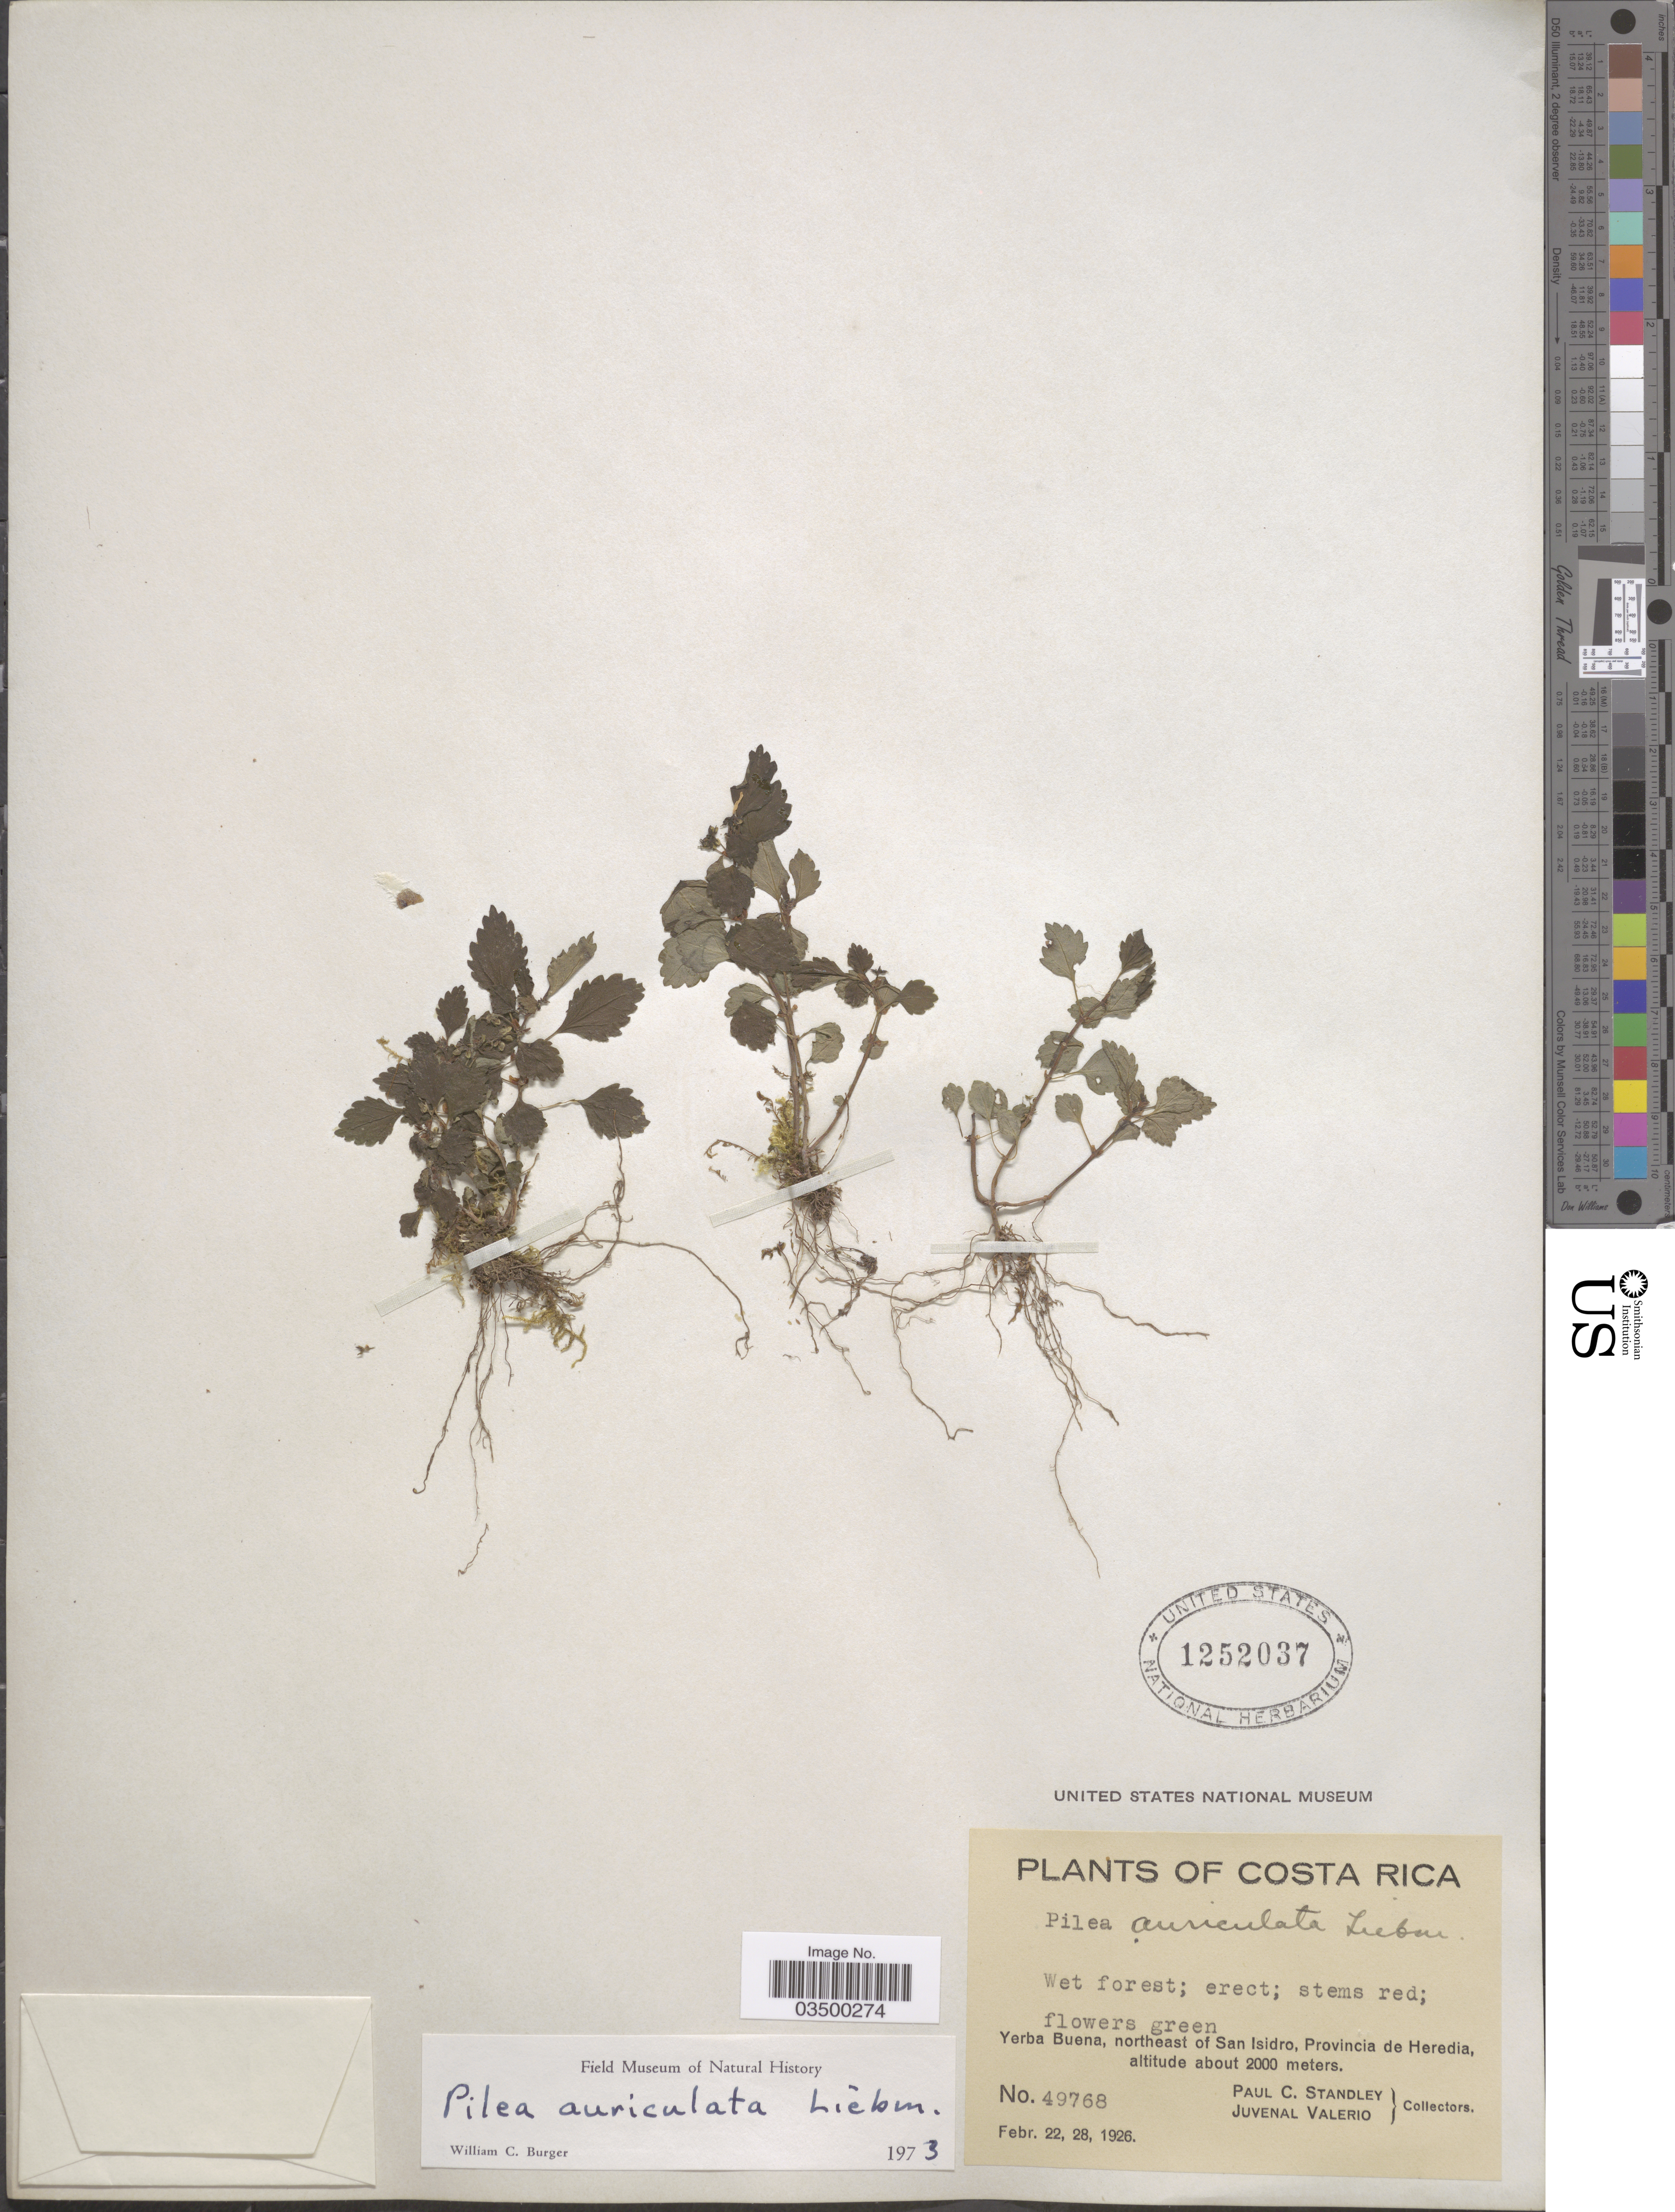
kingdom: Plantae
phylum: Tracheophyta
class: Magnoliopsida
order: Rosales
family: Urticaceae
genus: Pilea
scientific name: Pilea auriculata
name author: Liebm.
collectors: P. C. Standley & J. Valerio R.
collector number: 49768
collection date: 1926-02-22/1926-02-28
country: Costa Rica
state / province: Heredia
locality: Yerba Buena, northeast of San Isidro.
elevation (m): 2000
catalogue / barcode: US 1252037